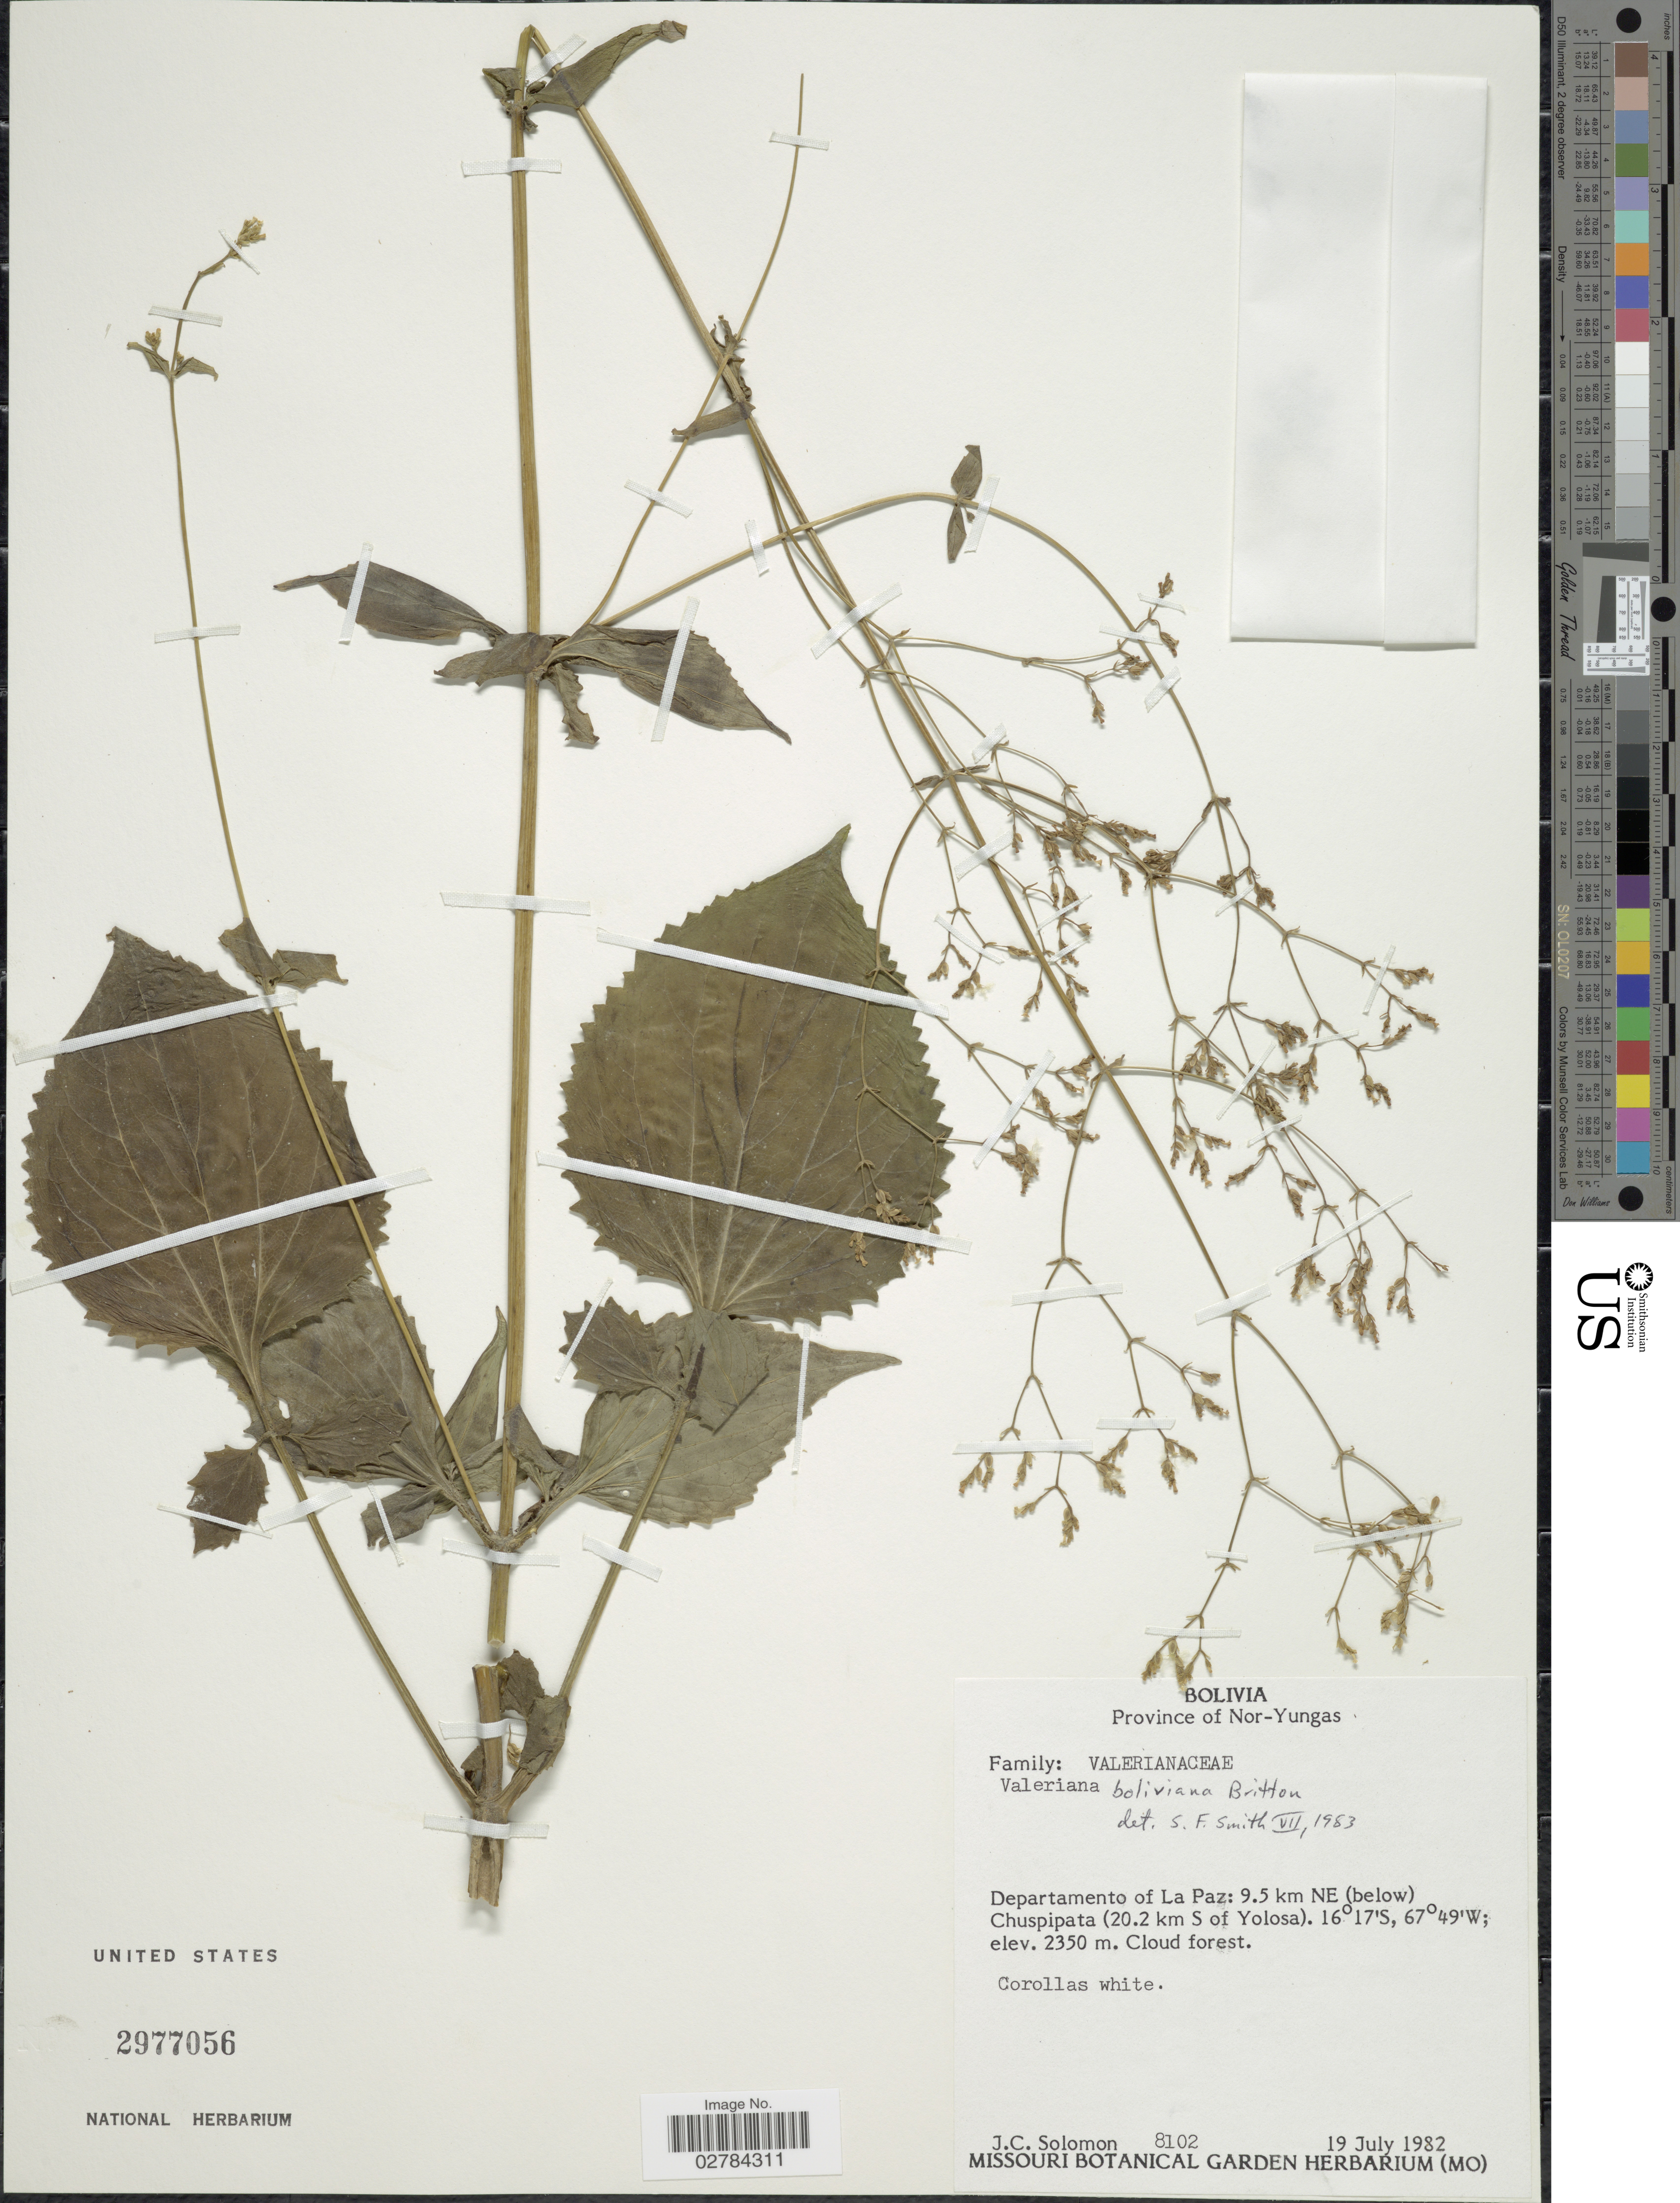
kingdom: Plantae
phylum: Tracheophyta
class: Magnoliopsida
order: Dipsacales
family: Caprifoliaceae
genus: Valeriana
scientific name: Valeriana boliviana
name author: Britton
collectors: J. C. Solomon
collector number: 8102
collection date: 1982-07-19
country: Bolivia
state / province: La Paz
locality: Province of Nor-Yungas. Departamento of La Paz: 9.5 km NE (below) Chuspipata (20.2 km S of Yolosa).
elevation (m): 2350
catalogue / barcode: US 2977056